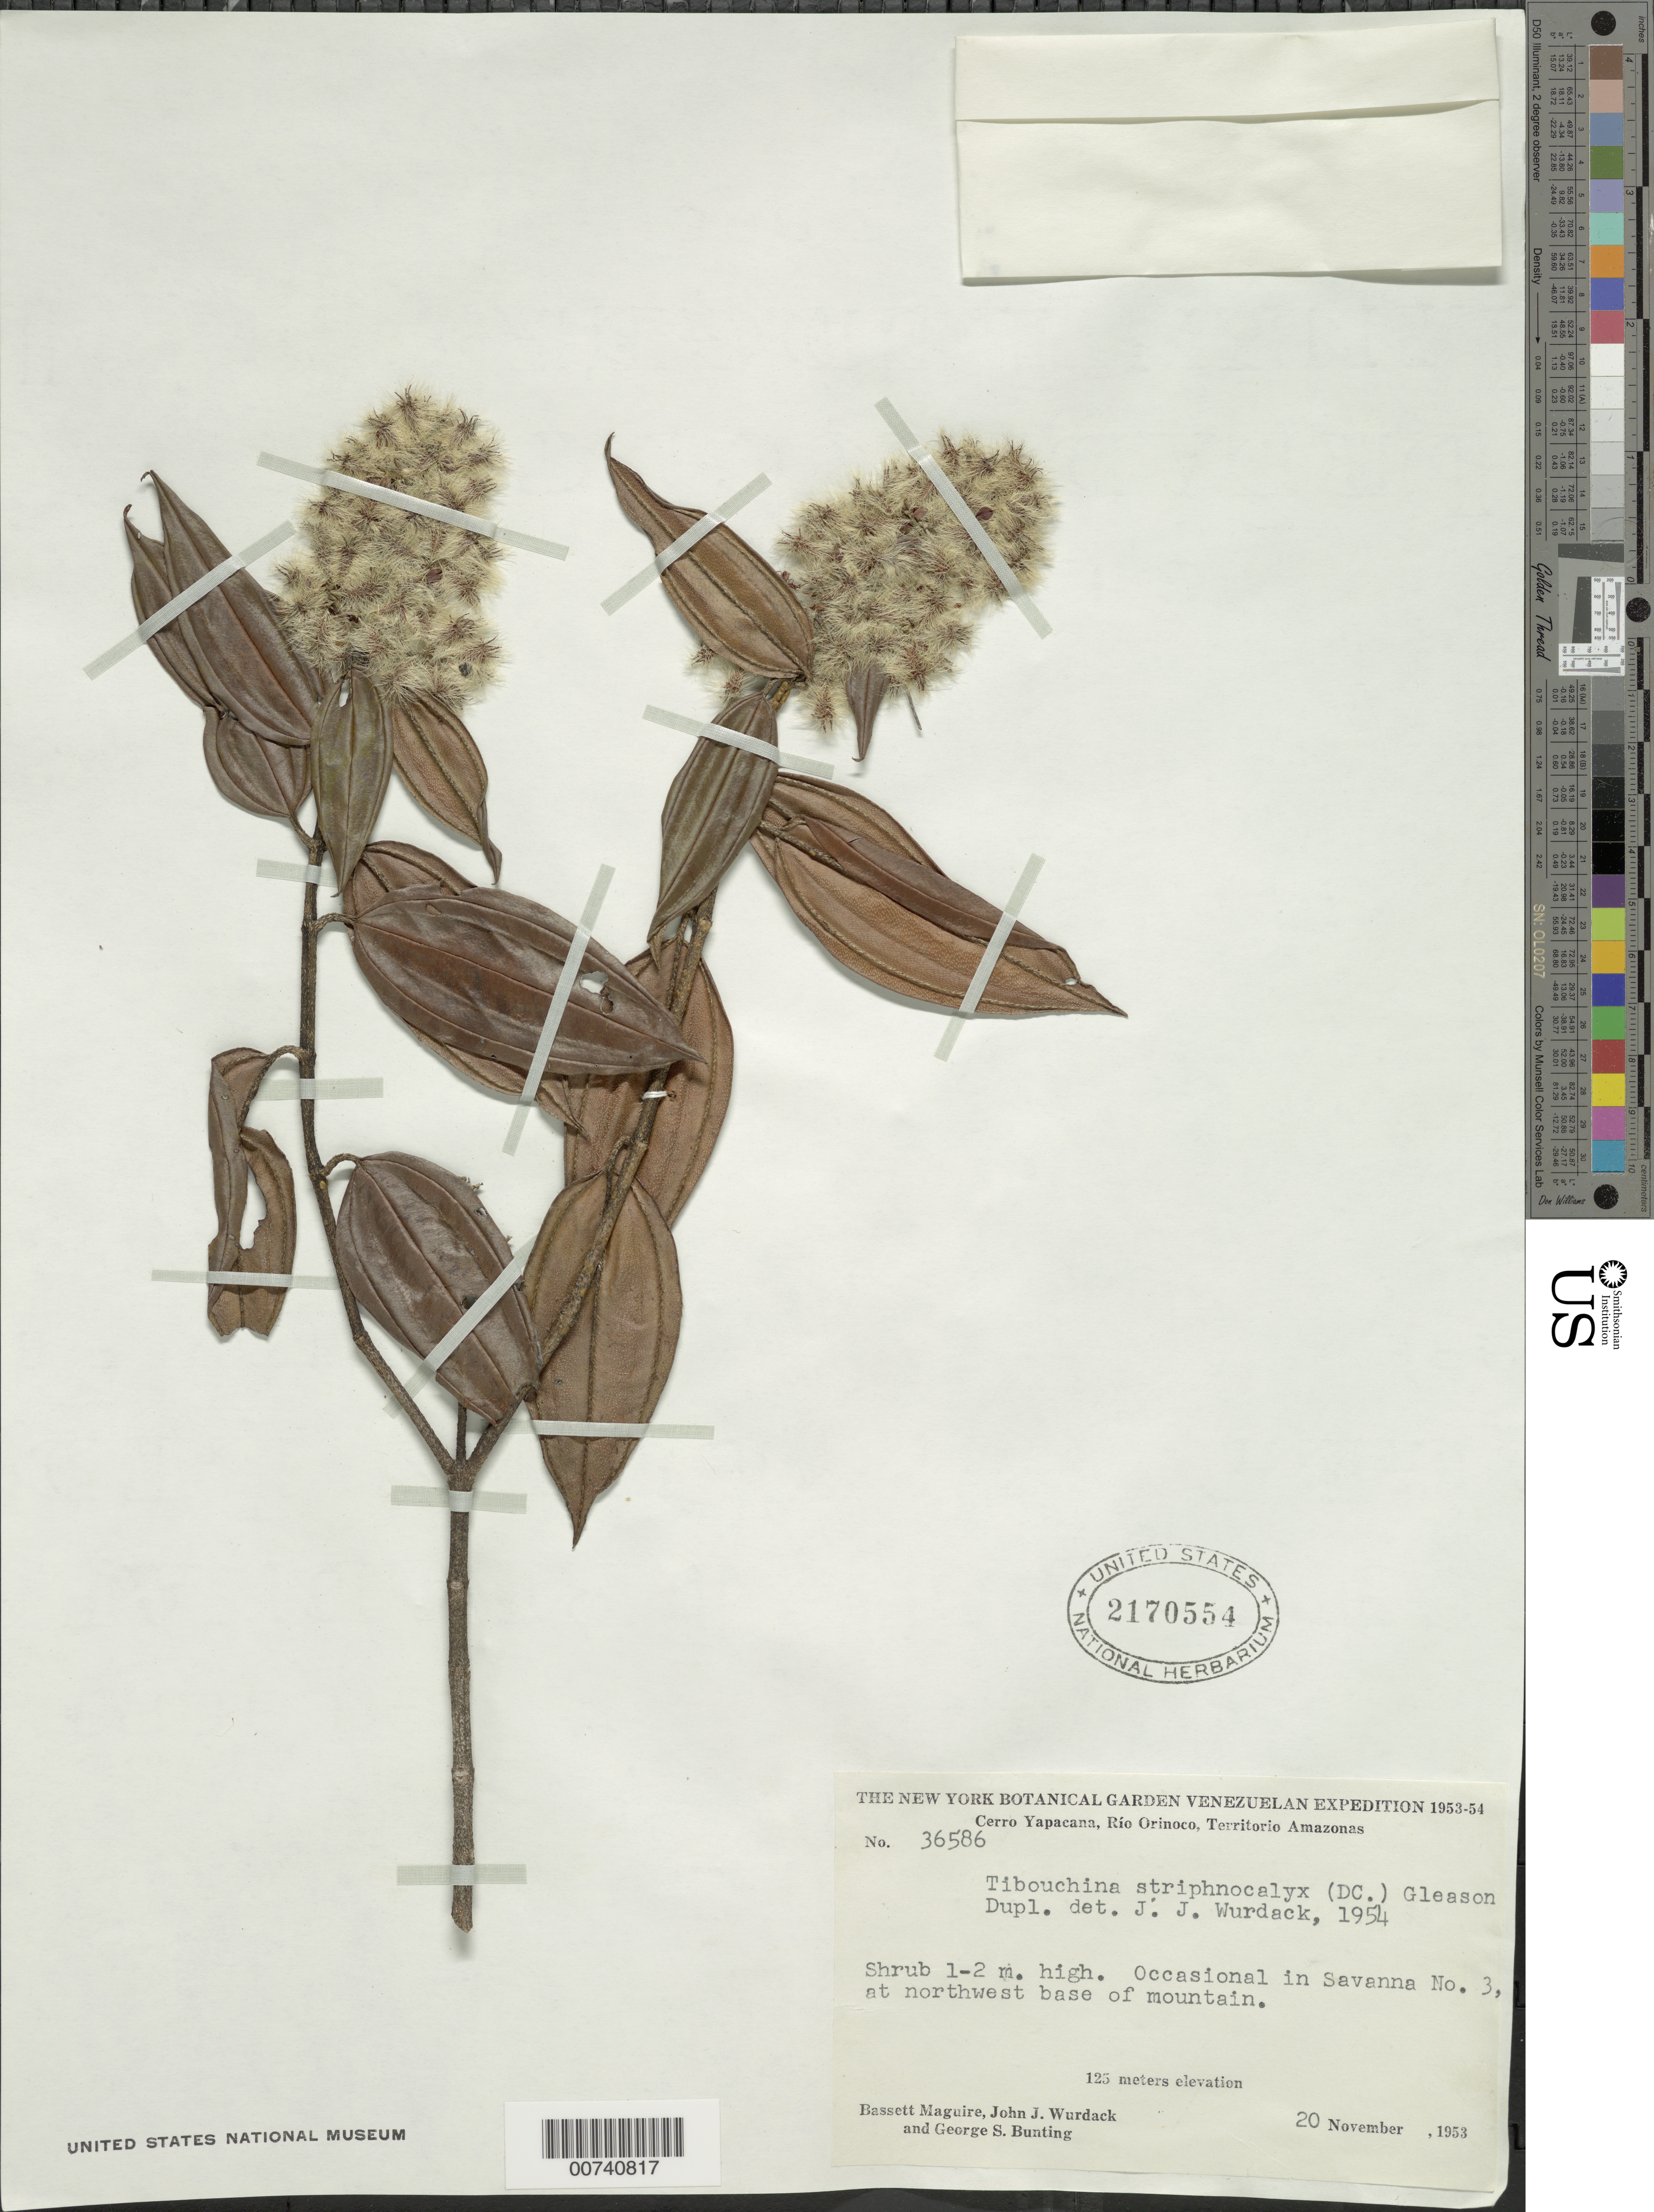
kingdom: Plantae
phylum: Tracheophyta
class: Magnoliopsida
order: Myrtales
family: Melastomataceae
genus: Tibouchina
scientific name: Tibouchina striphnocalyx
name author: (DC.) Gleason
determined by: Wurdack, John J., (US), US (UNITED STATES)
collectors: B. Maguire, J. J. Wurdack & G. S. Bunting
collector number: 36586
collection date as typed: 20-Nov-53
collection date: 1953-11-20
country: Venezuela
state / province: Amazonas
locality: Río Orinoco, Yapacána Savannas, Cerro Yapacána, NW base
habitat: Savanna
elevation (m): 125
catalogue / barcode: US 2170554